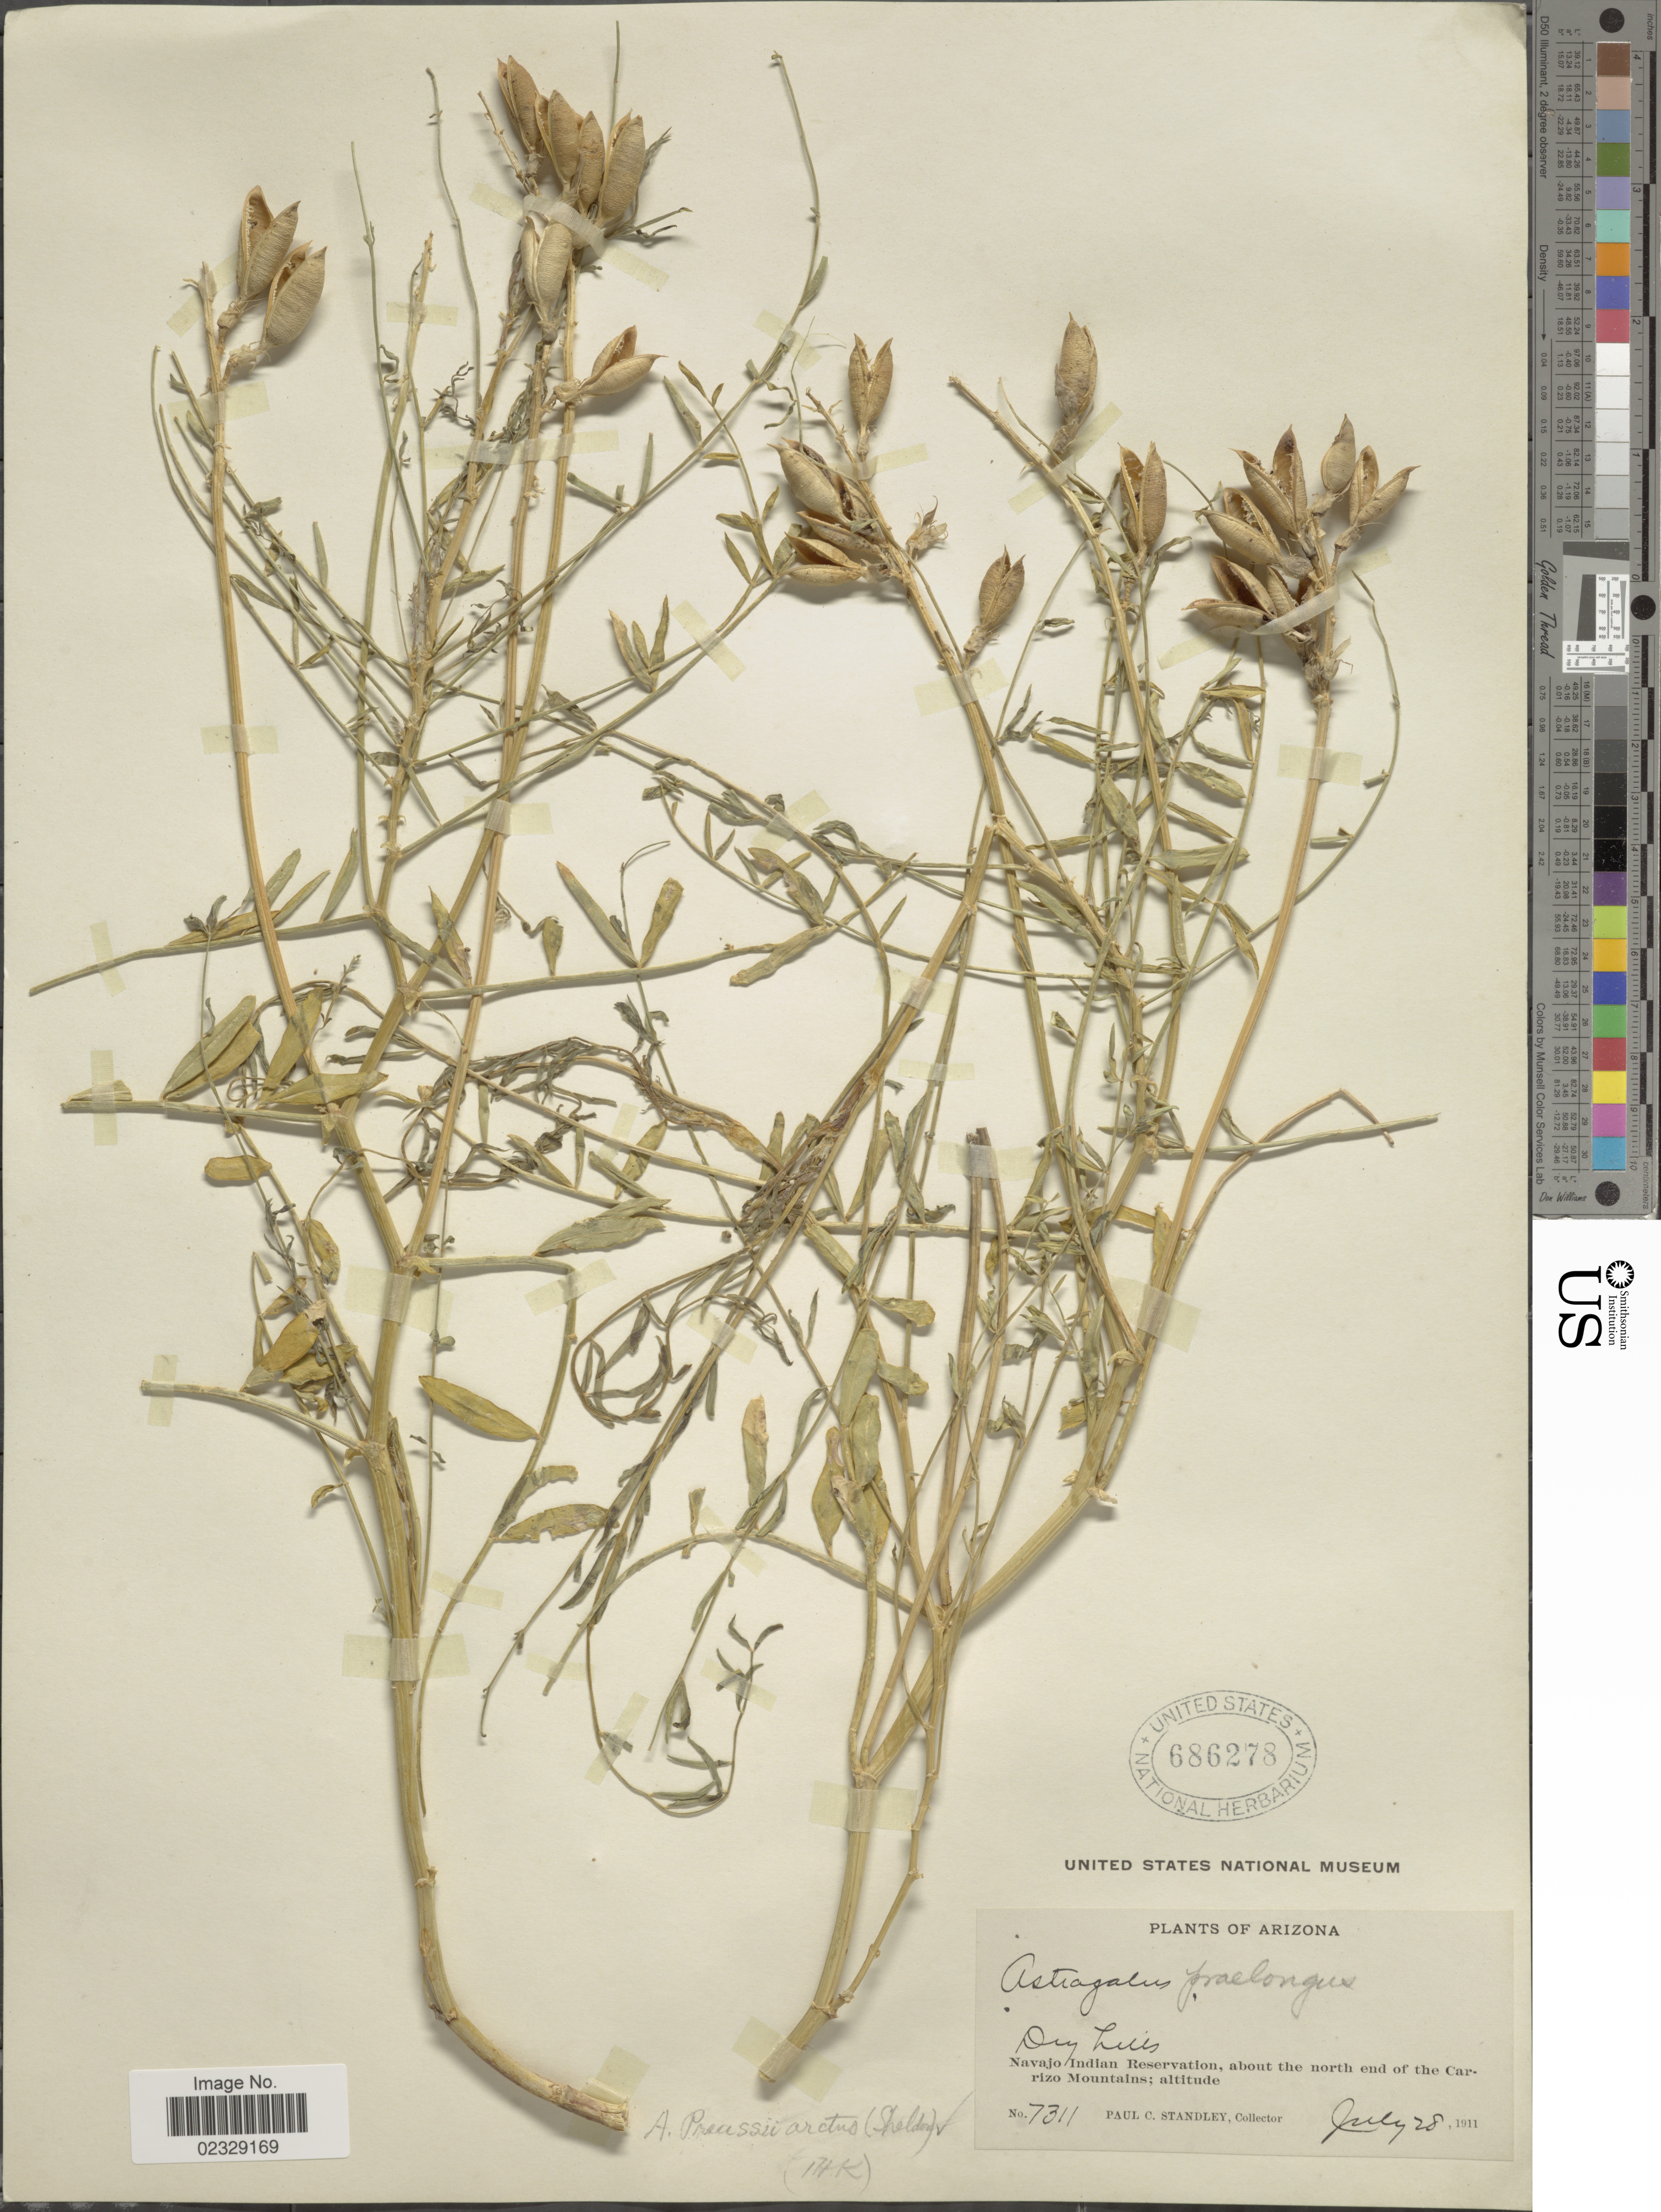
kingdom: Plantae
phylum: Tracheophyta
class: Magnoliopsida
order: Fabales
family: Fabaceae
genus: Astragalus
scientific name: Astragalus arctus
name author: (E. Sheld.) Tidestr.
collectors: P. C. Standley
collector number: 7311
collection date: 1911-07-28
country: United States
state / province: Arizona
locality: Navajo Indian Reservation, about the north end of the Carizo Mountains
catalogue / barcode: US 686278